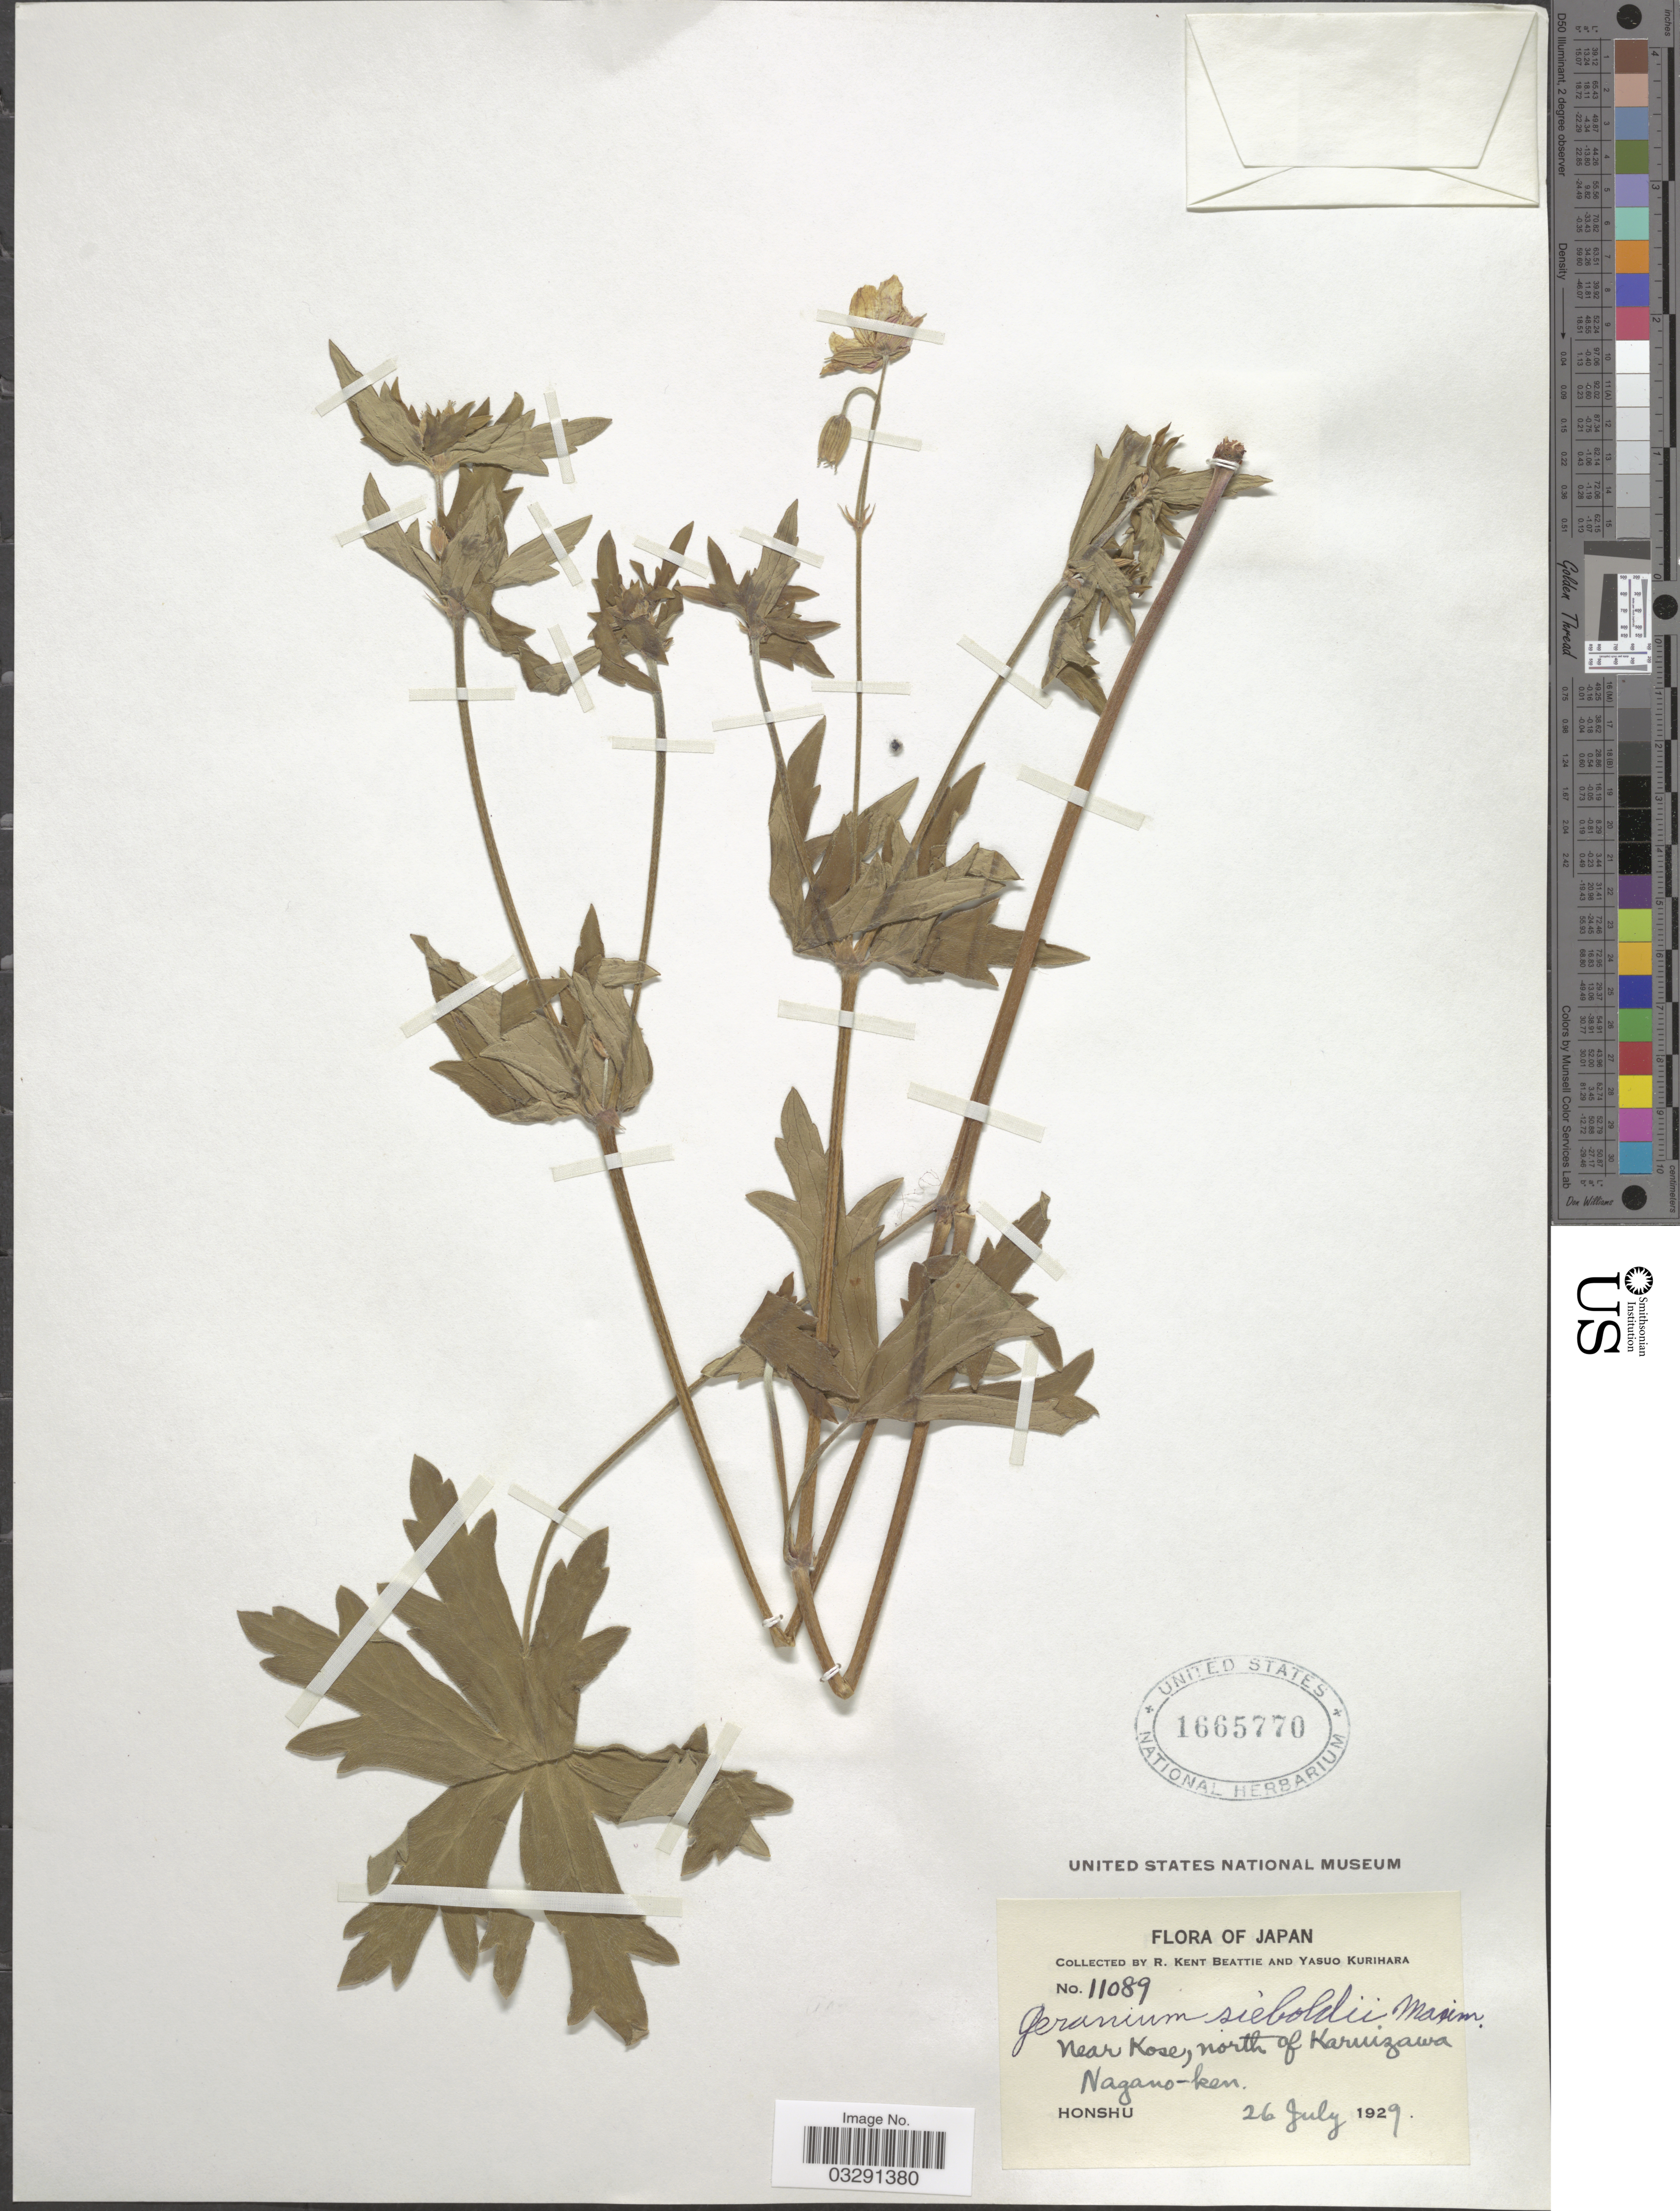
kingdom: Plantae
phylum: Tracheophyta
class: Magnoliopsida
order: Geraniales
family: Geraniaceae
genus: Geranium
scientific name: Geranium sieboldii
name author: Maxim.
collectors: R. K. Beattie & Y. Kurihara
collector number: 11089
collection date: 1929-07-26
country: Japan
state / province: Nagano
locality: Near Kose, north of Karuizawa, Nagano-ken. Honshu.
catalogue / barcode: US 1665770